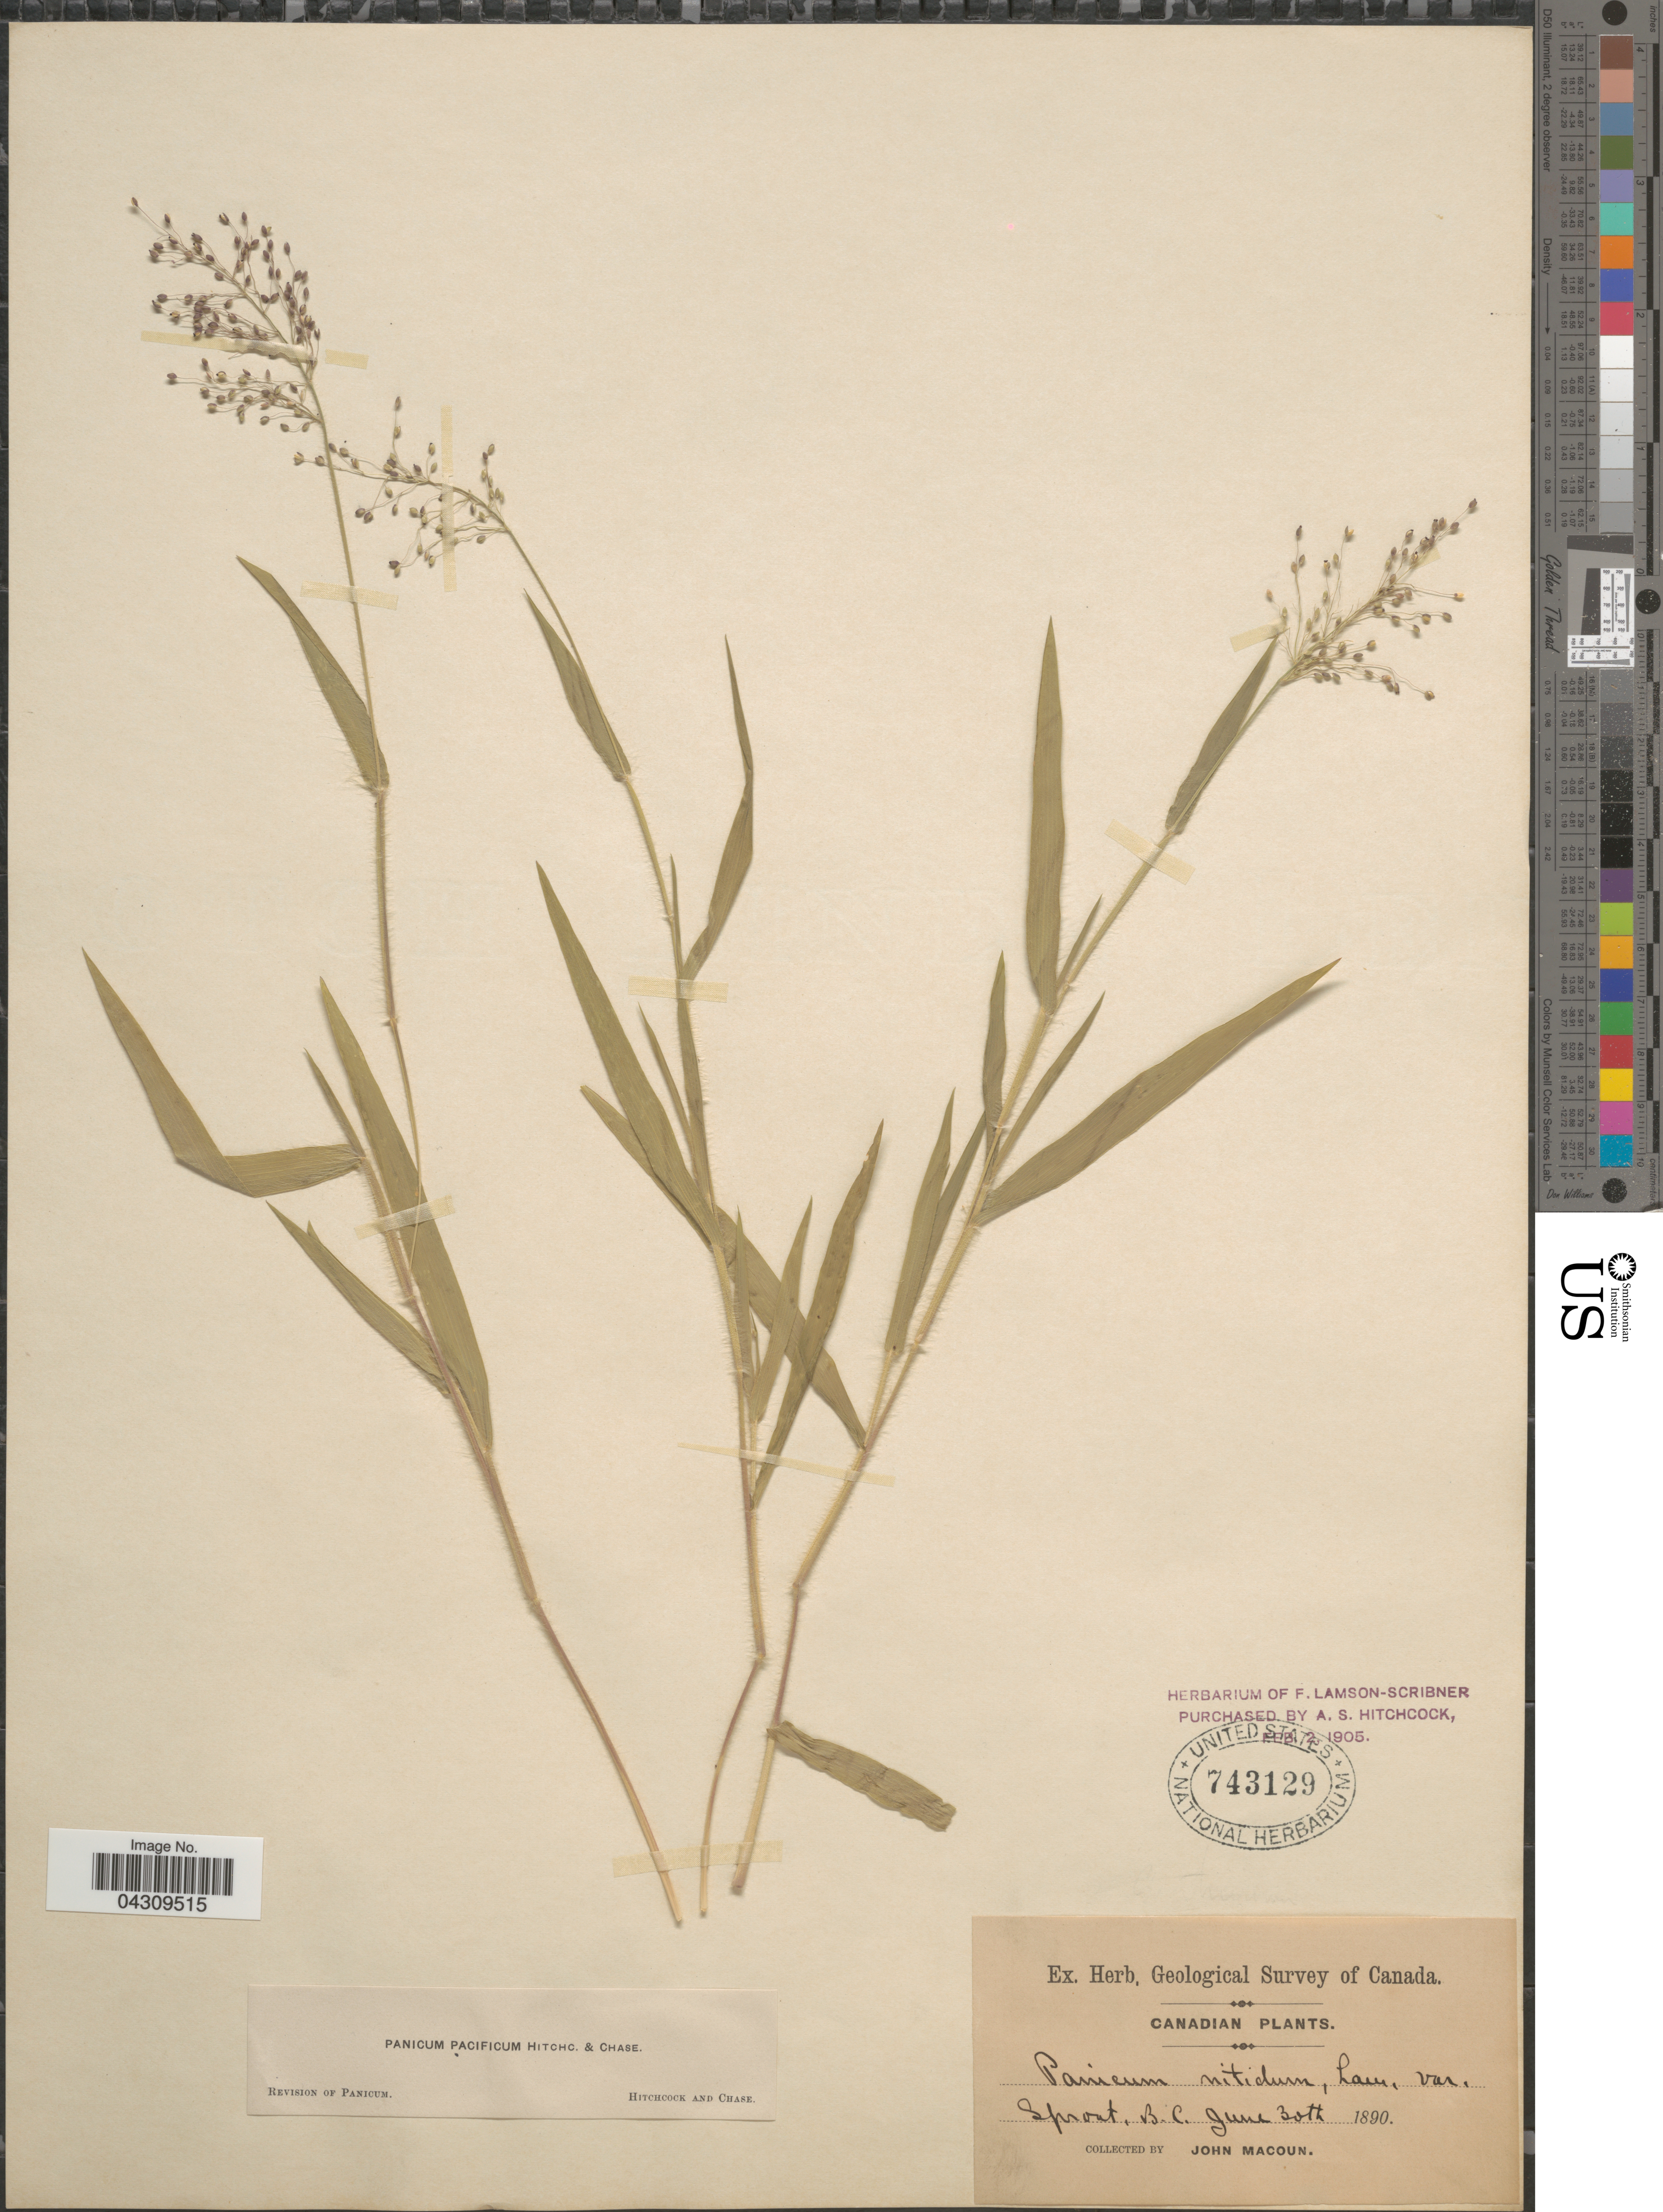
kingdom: Plantae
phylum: Tracheophyta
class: Liliopsida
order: Poales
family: Poaceae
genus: Dichanthelium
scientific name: Dichanthelium acuminatum var. acuminatum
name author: (Sw.) Gould & C.A. Clark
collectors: J. Macoun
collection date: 1890-06-30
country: Canada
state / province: British Columbia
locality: Geological Survey of Canada. Sproat.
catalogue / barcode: US 743129